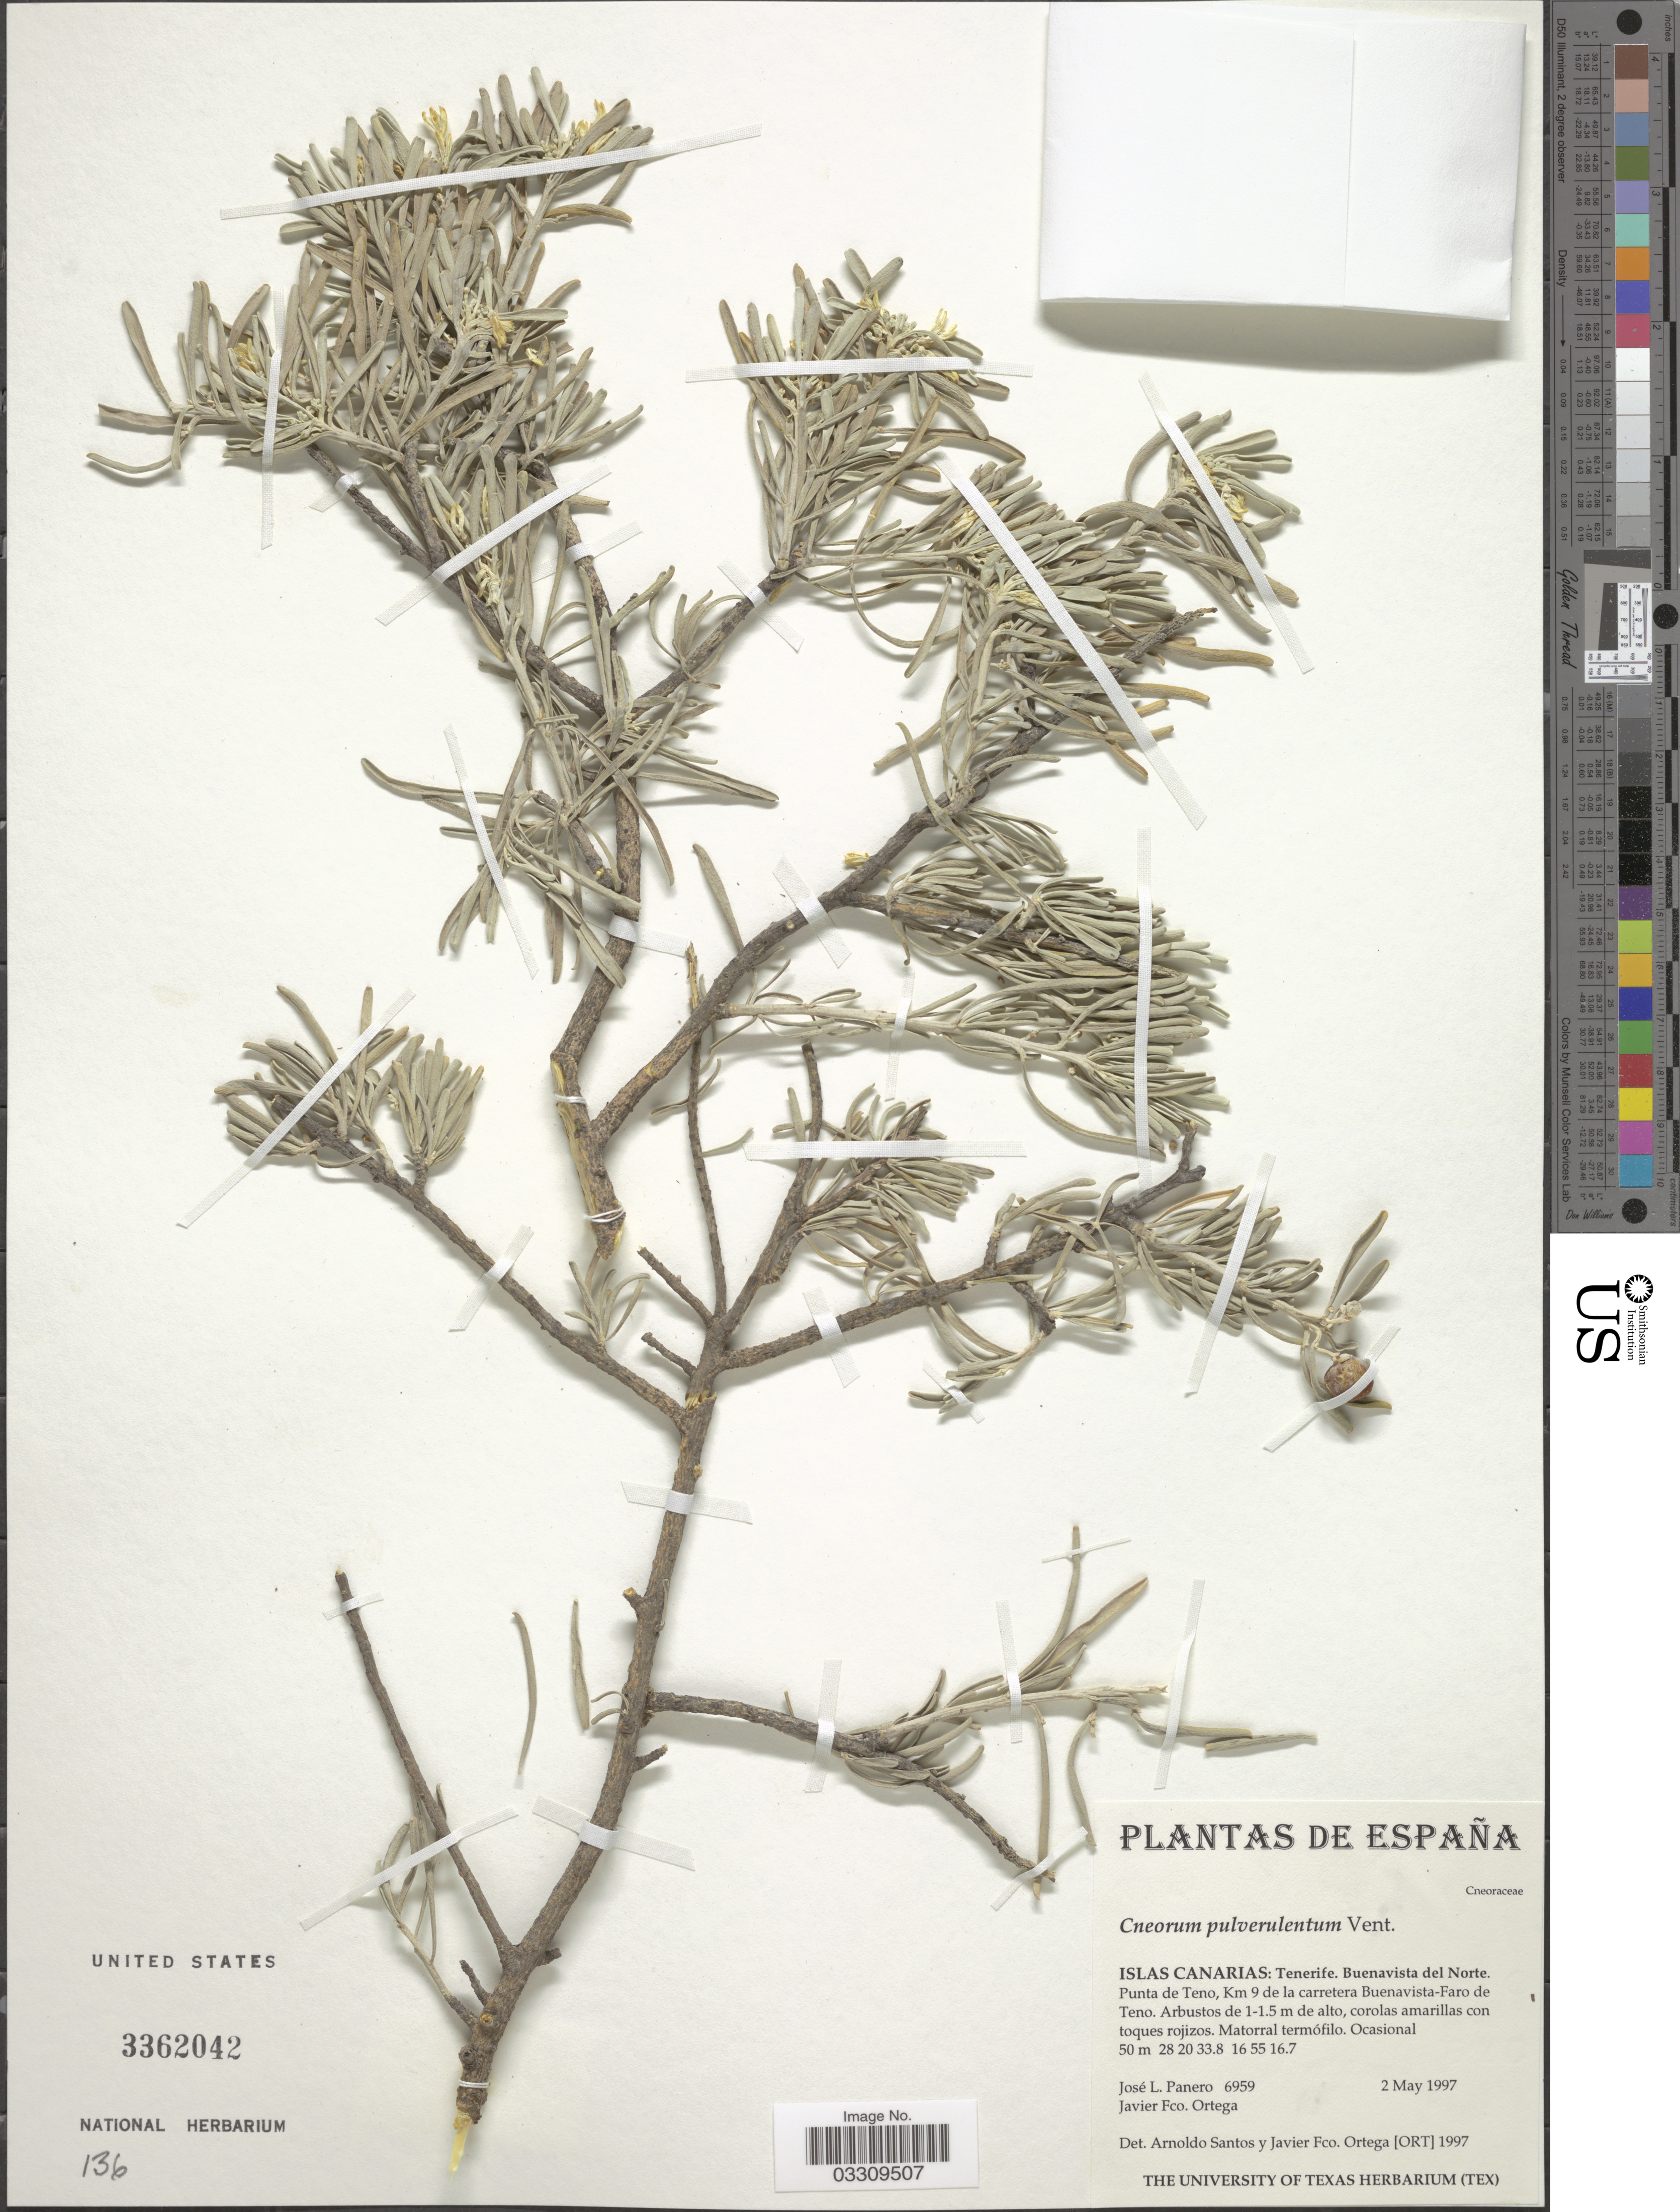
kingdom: Plantae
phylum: Tracheophyta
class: Magnoliopsida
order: Sapindales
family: Rutaceae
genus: Cneorum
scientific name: Cneorum pulverulentum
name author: Vent.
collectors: J. L. Panero & J. Ortega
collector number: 6959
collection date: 1997-05-02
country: Spain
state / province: Canarias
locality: Islas Canarias: Tenerife. Buenavista del Norte. Punto de Teno, Km 9 de la carretera Buanavista-Faro de Teno.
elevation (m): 50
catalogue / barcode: US 3362042